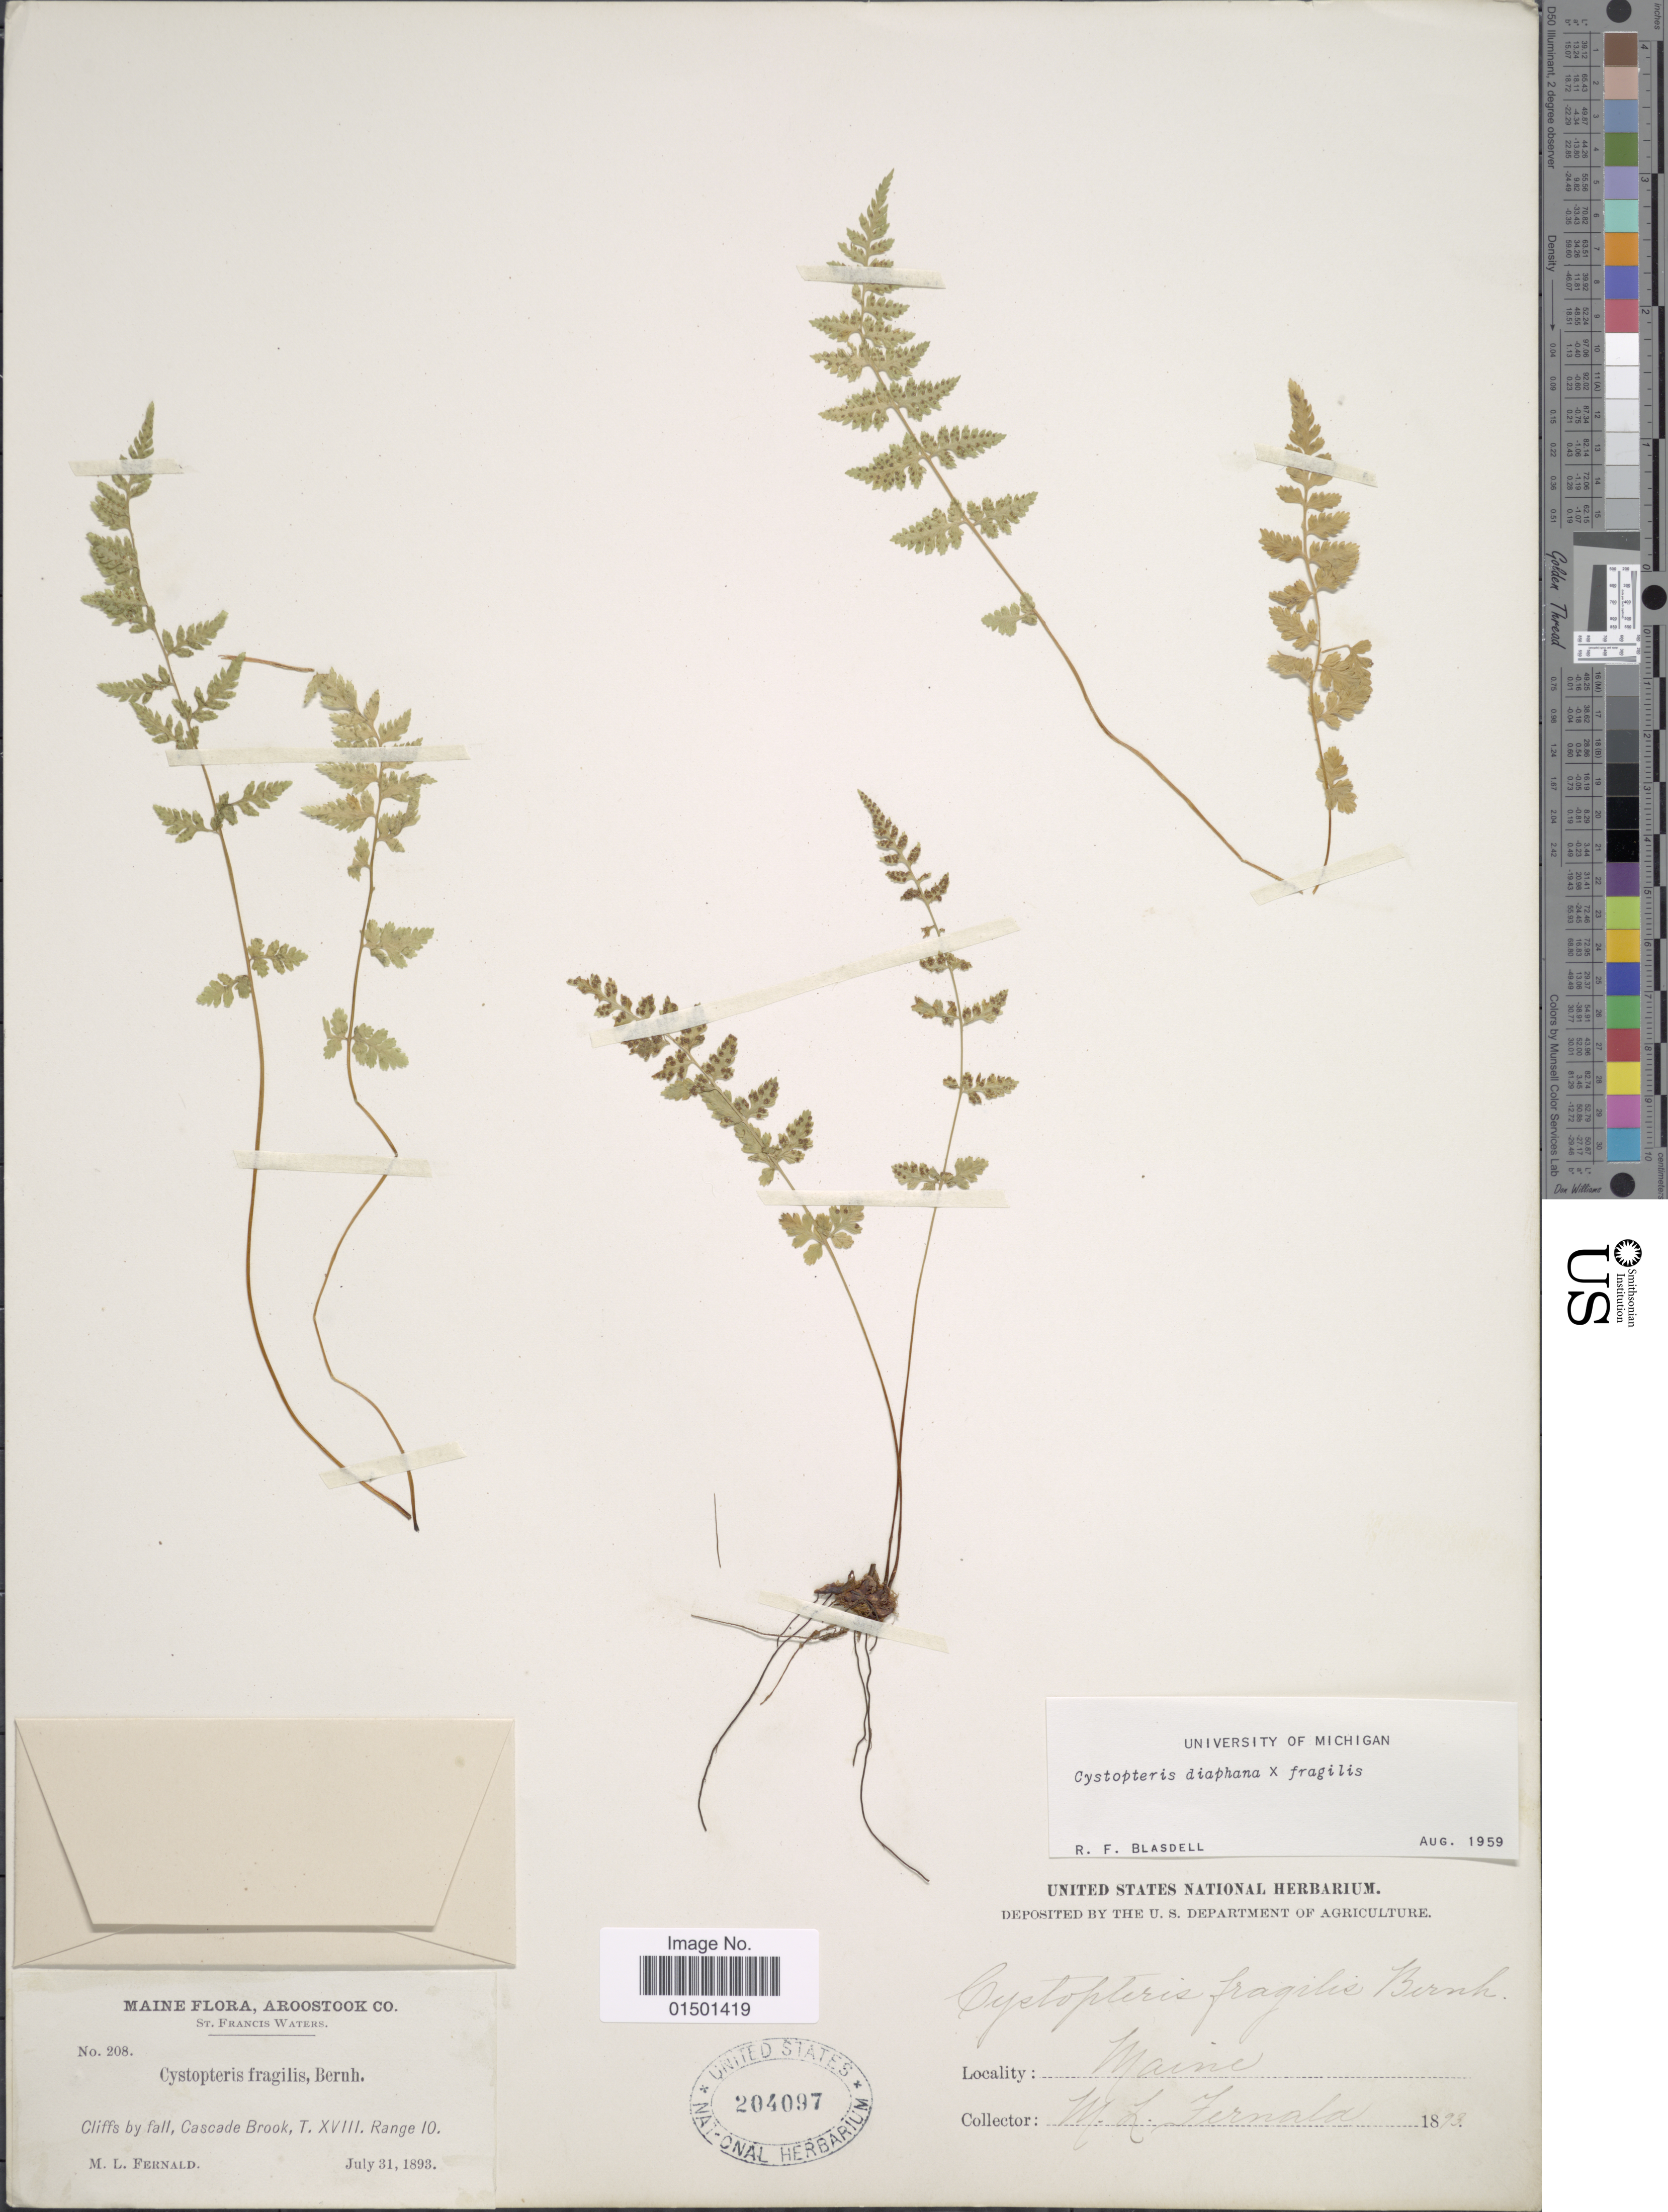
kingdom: Plantae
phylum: Tracheophyta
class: Polypodiopsida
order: Polypodiales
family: Cystopteridaceae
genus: Cystopteris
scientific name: Cystopteris diaphana x C. fragilis (L.) Bernh.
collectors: M. L. Fernald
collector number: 208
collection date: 1893-07-31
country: United States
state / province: Maine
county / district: Aroostook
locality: St. Francis Waters, Cascade Brook, T. XVIII. Range 10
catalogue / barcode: US 204097